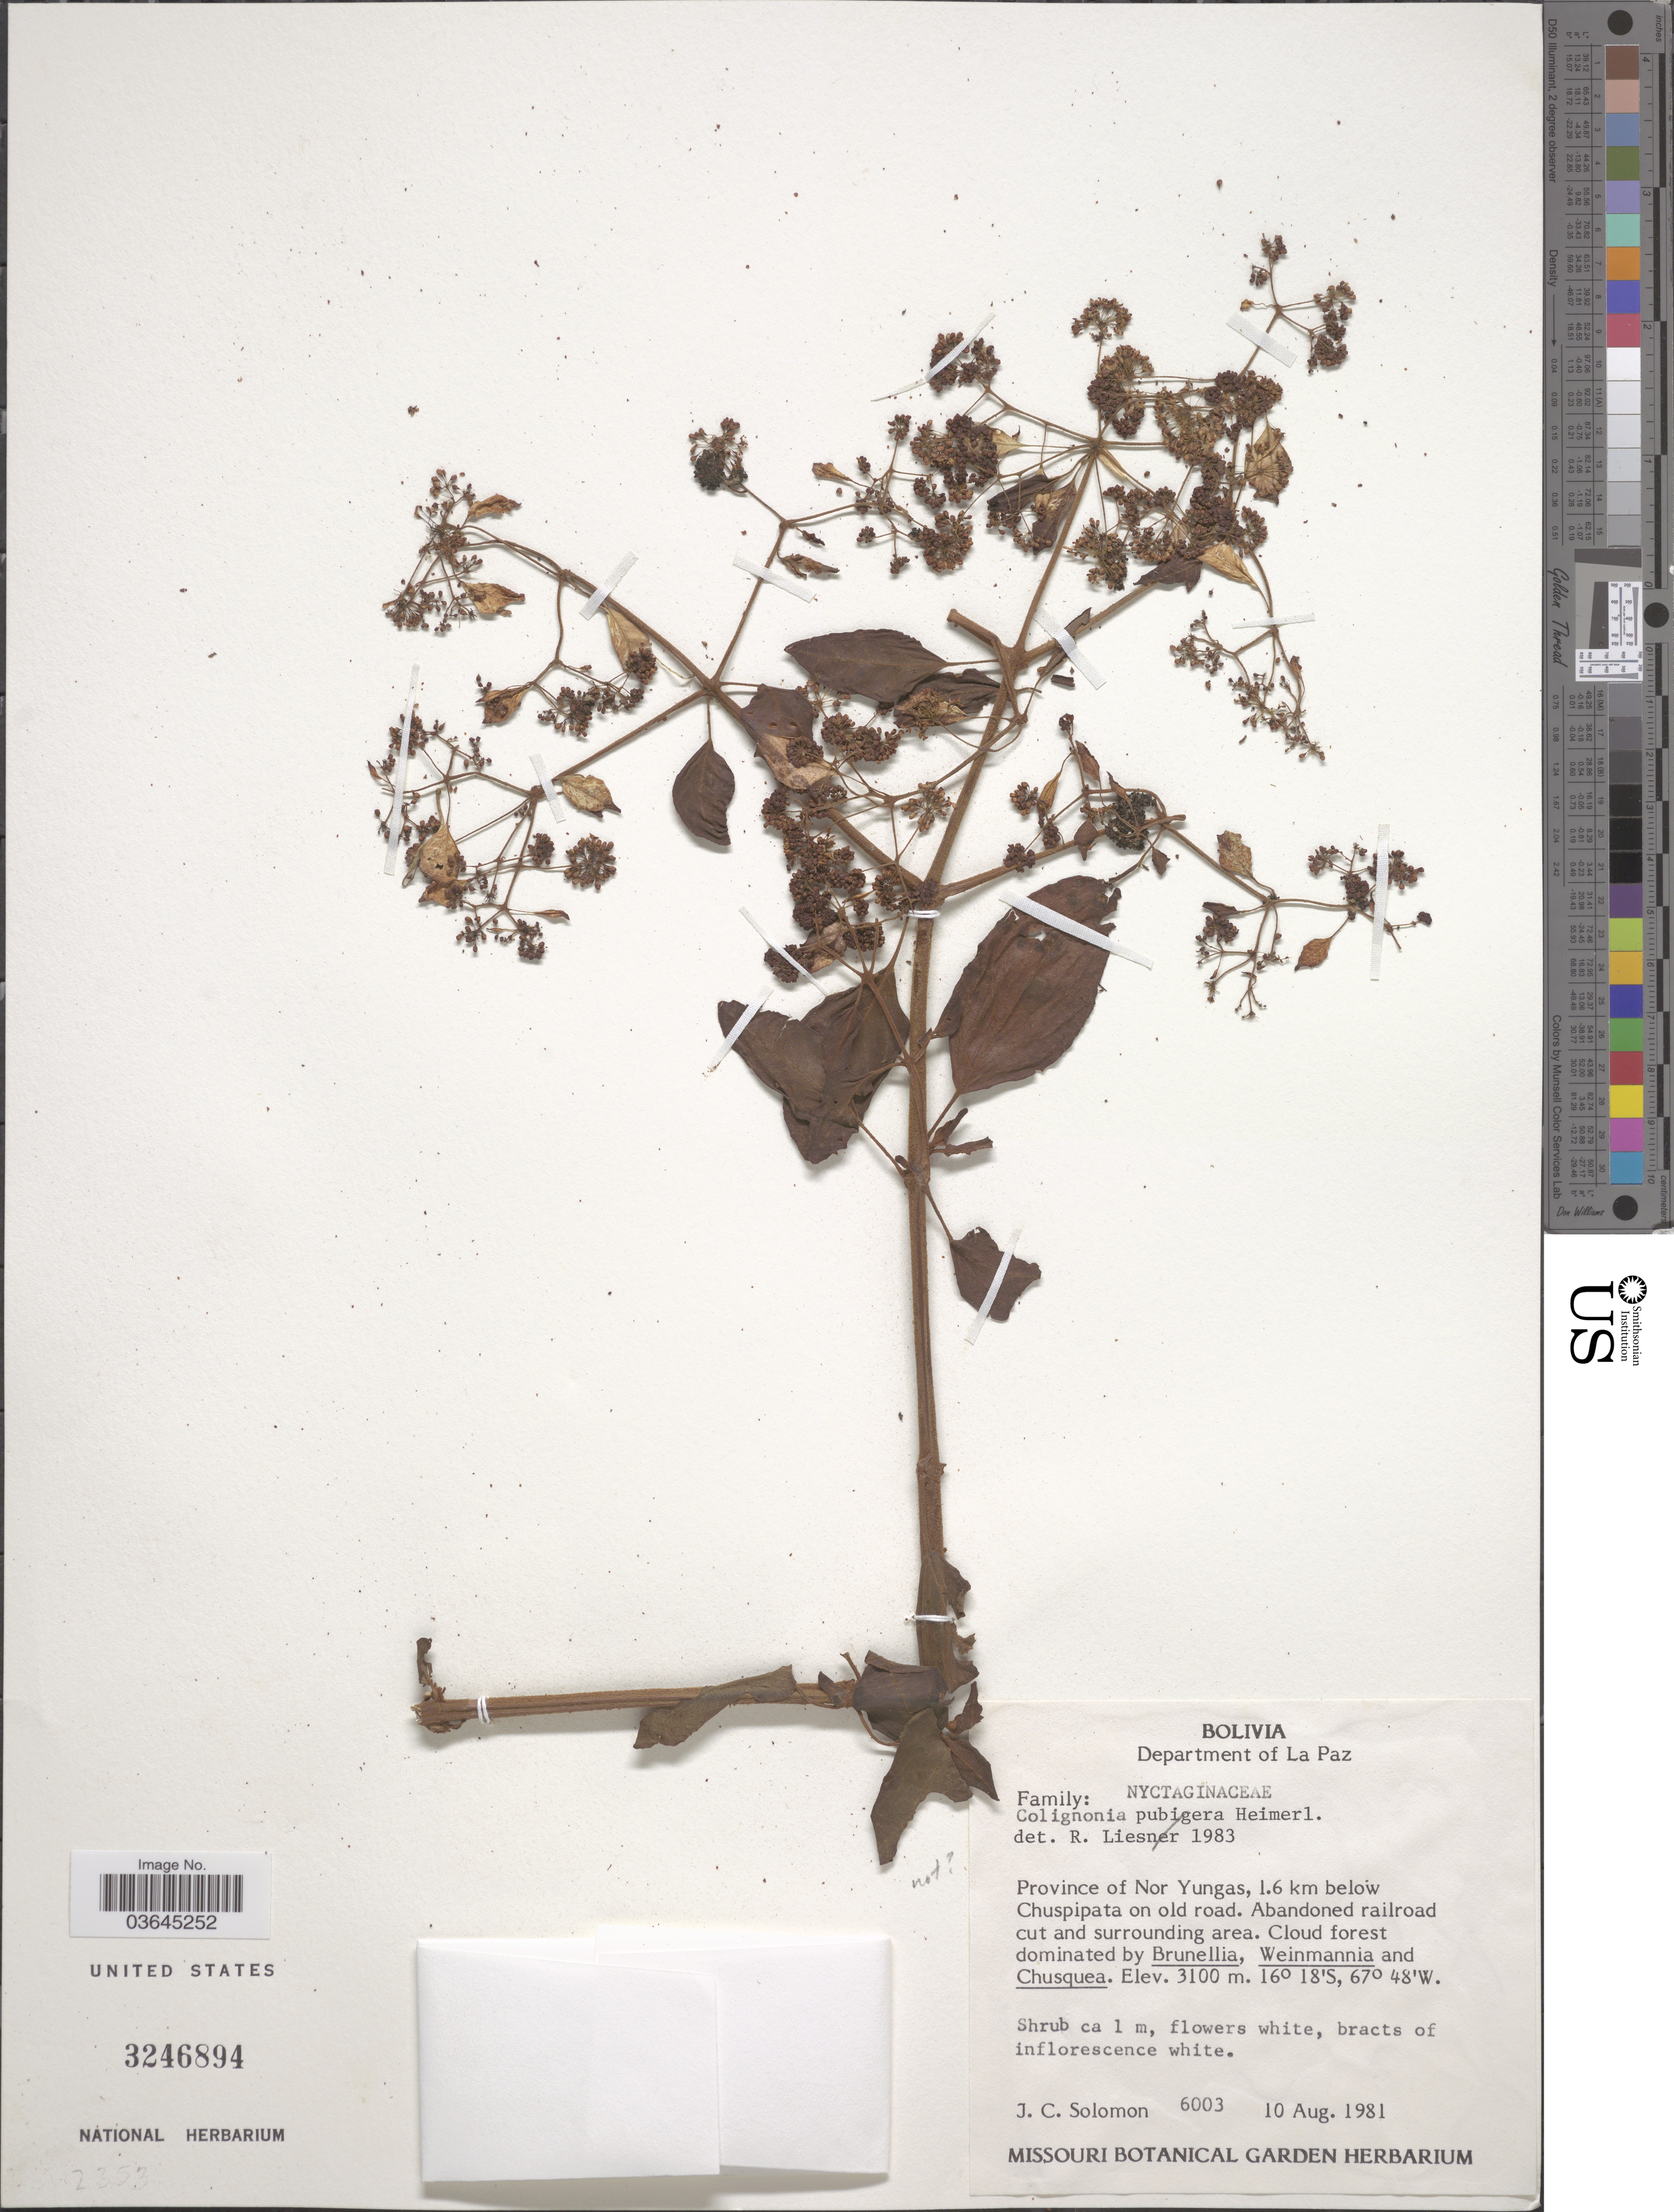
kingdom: Plantae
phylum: Tracheophyta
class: Magnoliopsida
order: Caryophyllales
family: Nyctaginaceae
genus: Colignonia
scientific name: Colignonia sp.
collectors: J. C. Solomon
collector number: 6003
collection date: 1981-08-10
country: Bolivia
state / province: La Paz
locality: Department of La Paz. Province of Nor Yungas, 1.6 km below Chuspipata on old road.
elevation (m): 3100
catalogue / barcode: US 3246894